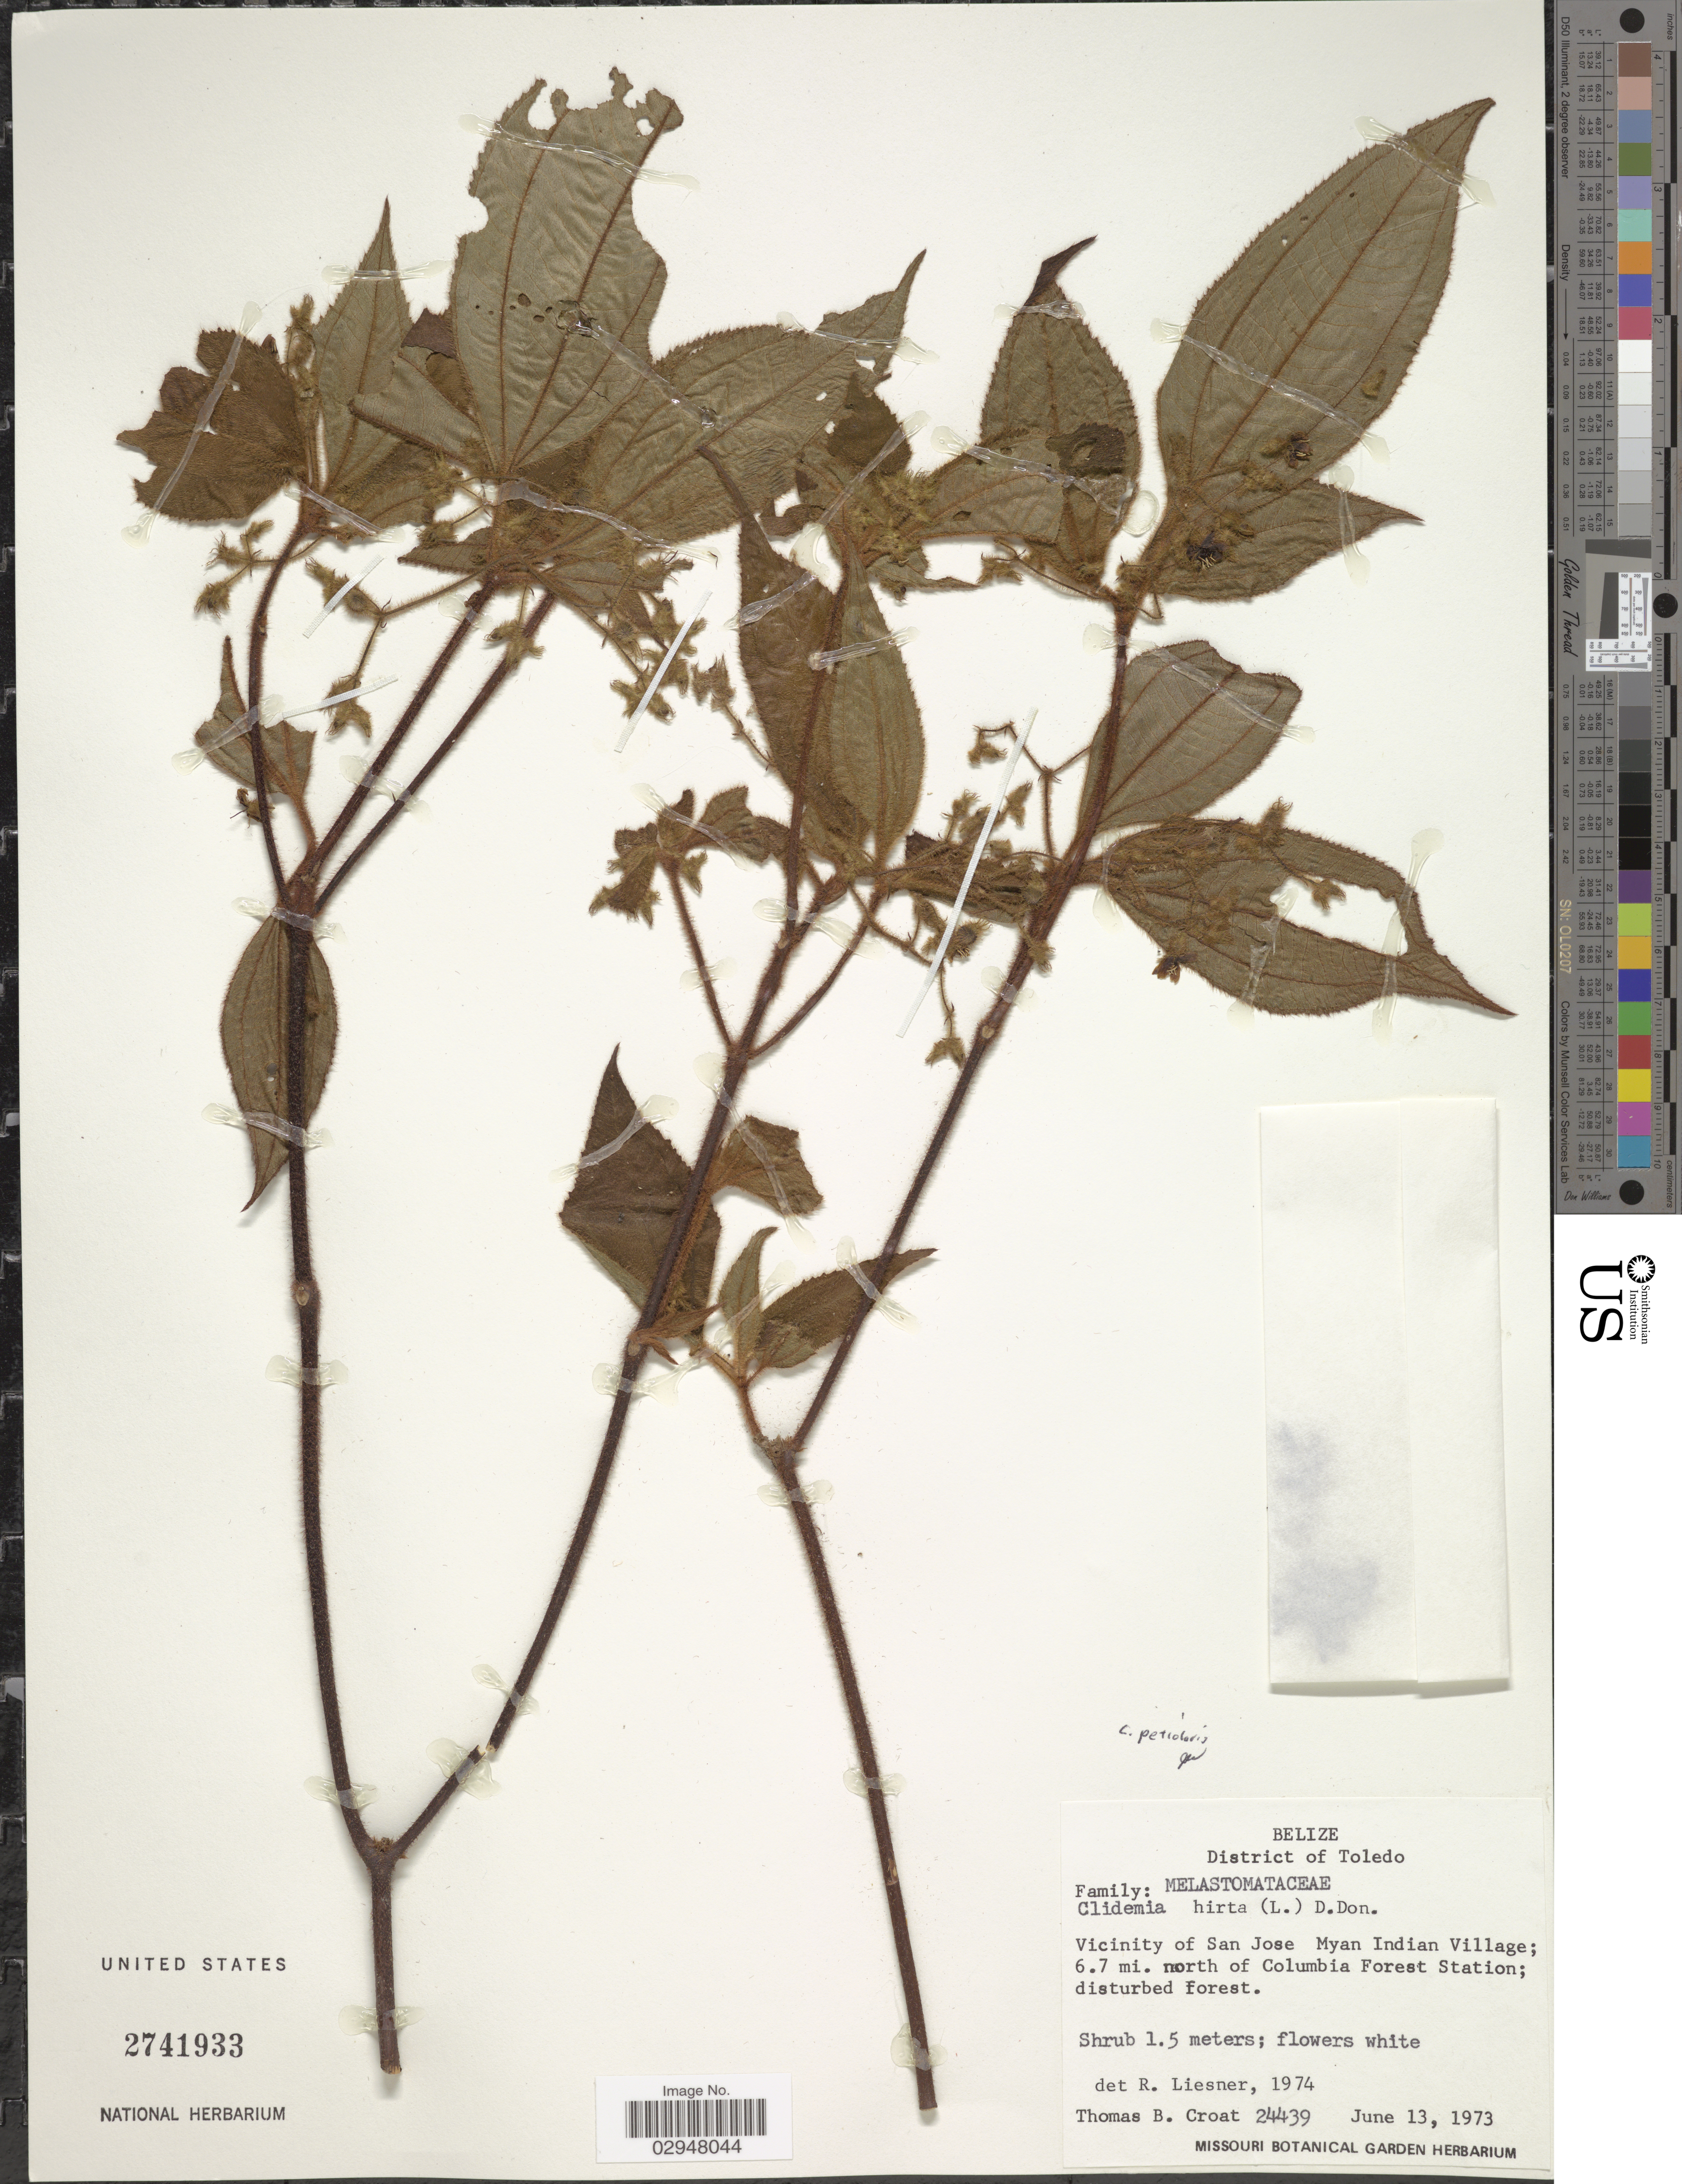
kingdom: Plantae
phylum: Tracheophyta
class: Magnoliopsida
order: Myrtales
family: Melastomataceae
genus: Clidemia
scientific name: Clidemia petiolaris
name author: (Schltdl. & Cham.) Schltdl. ex Triana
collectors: T. B. Croat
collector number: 24439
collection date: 1973-06-13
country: Belize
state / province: Toledo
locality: District of Toledo, Vicinity of San Jose, Myan Indian Village, 6.7 mi. north of Columbia Forest Station.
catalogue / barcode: US 2741933